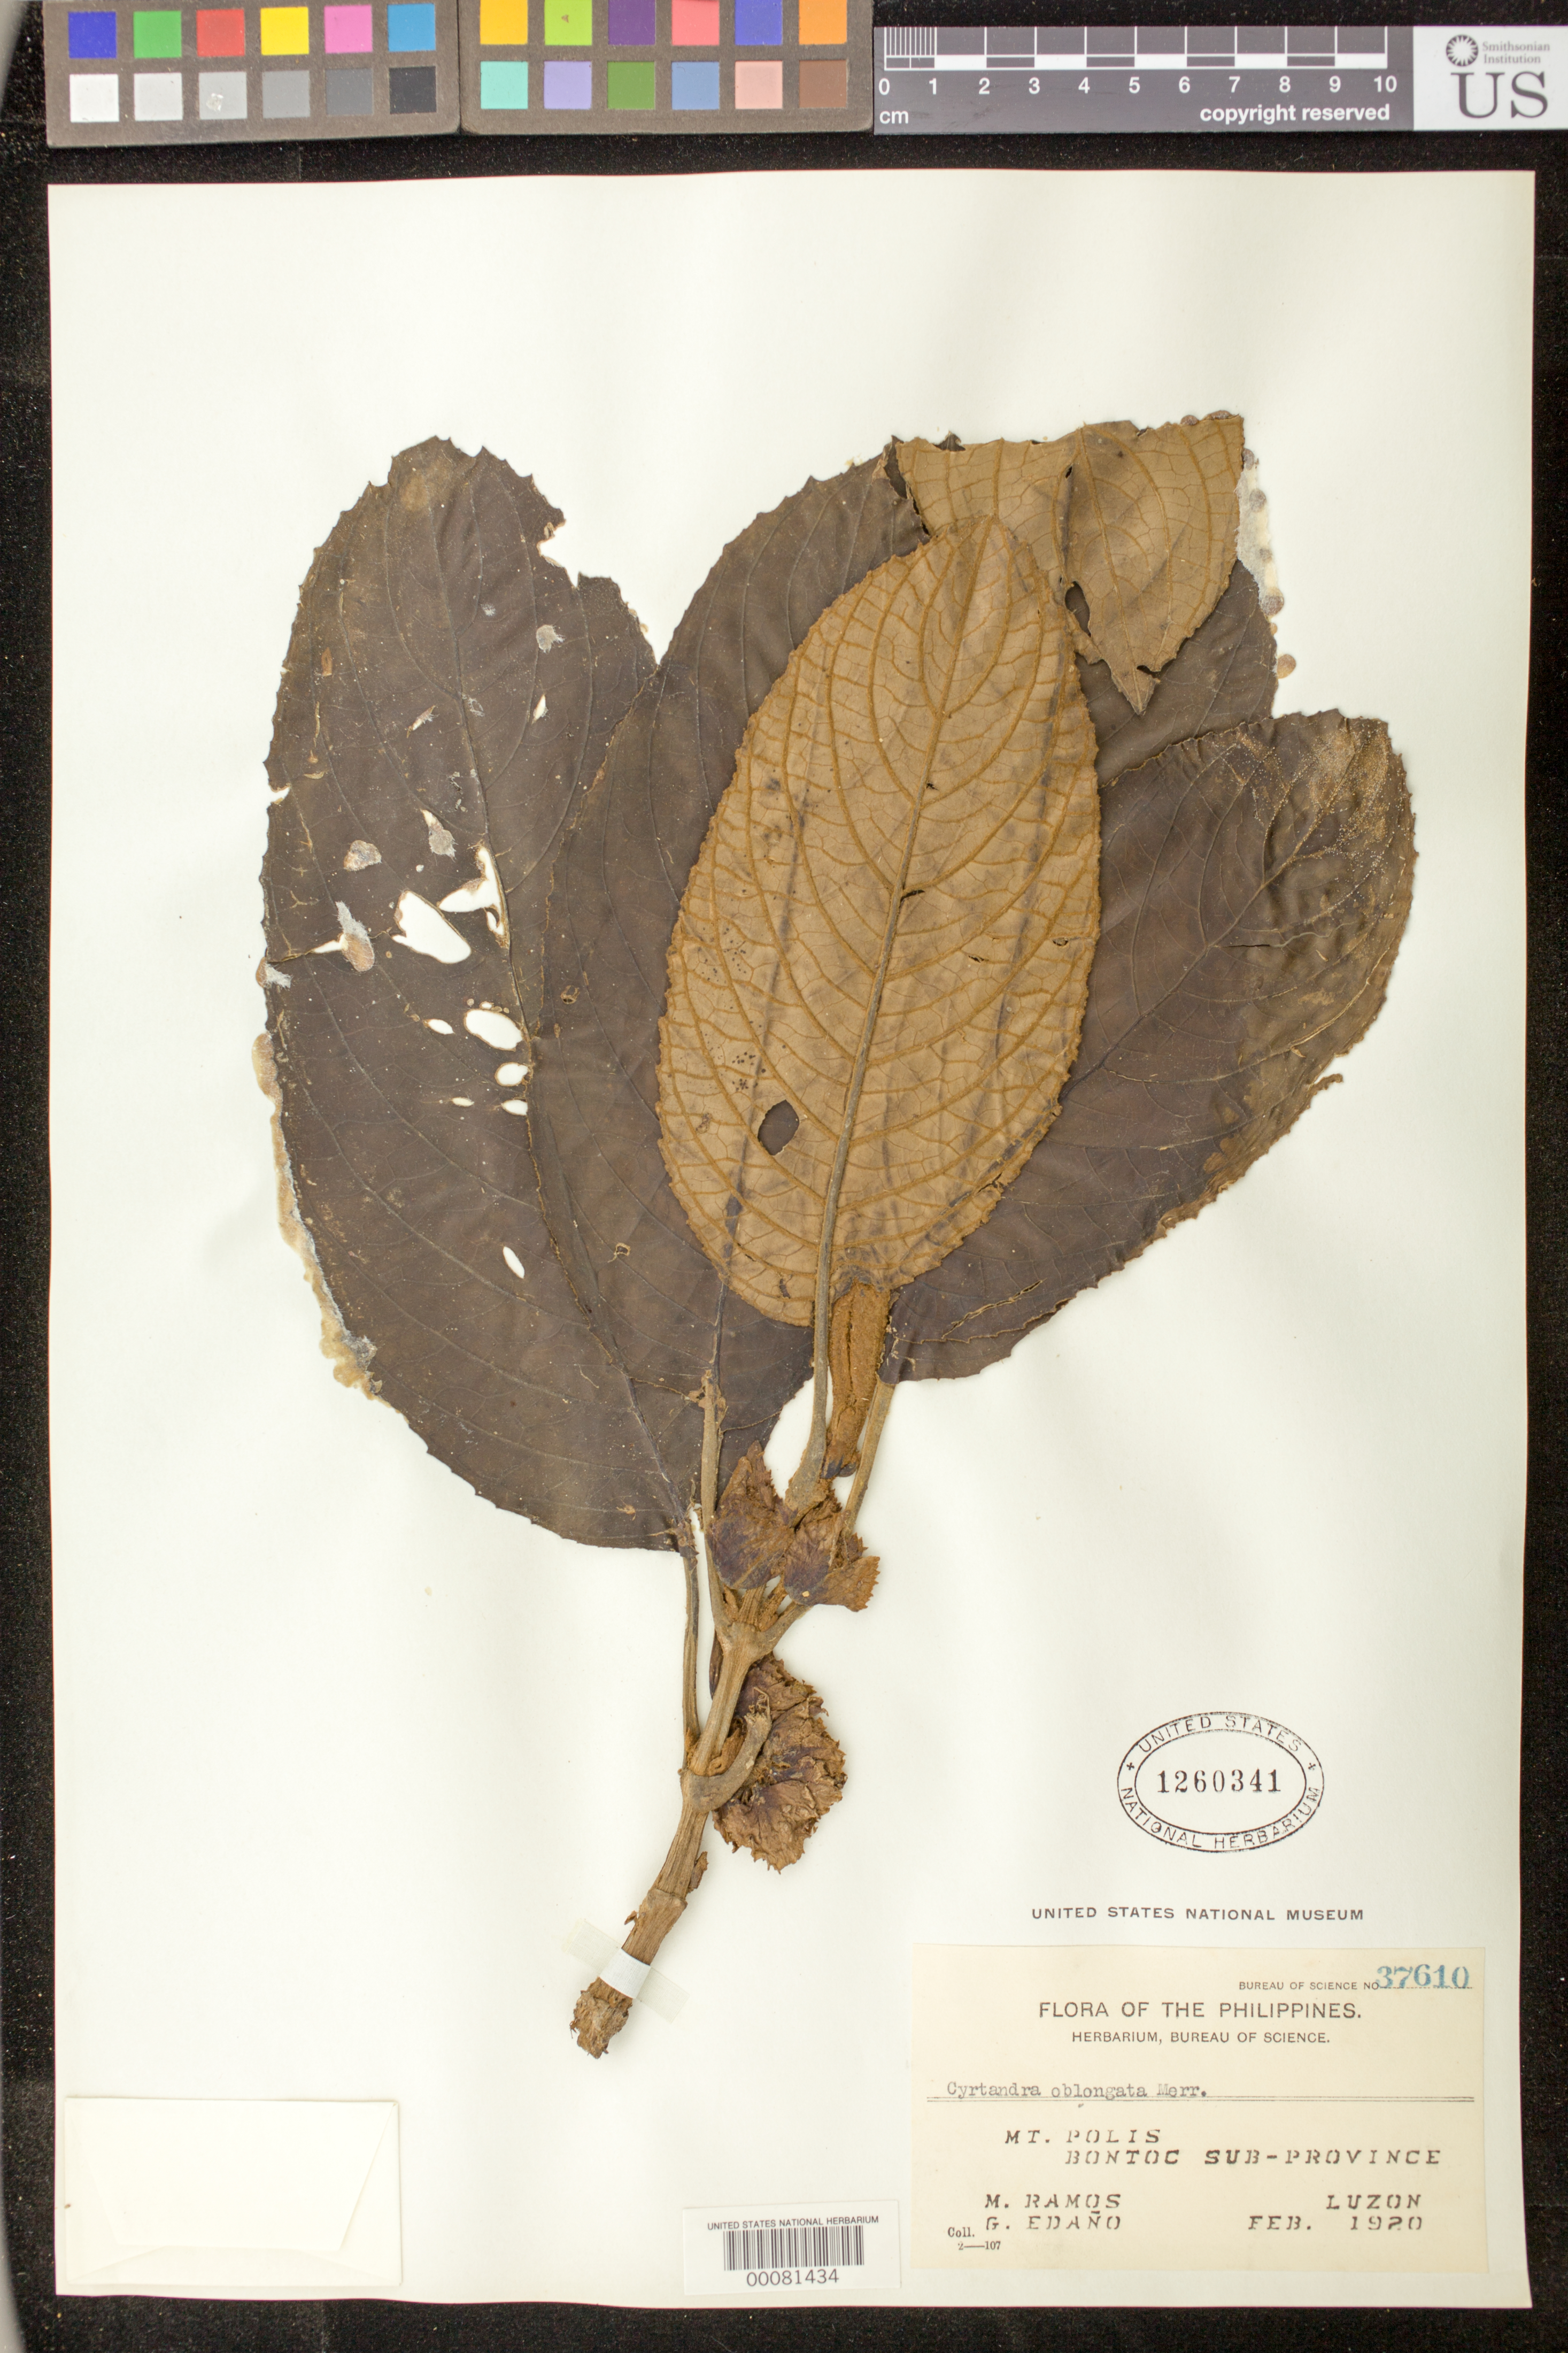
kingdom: Plantae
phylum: Tracheophyta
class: Magnoliopsida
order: Lamiales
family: Gesneriaceae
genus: Cyrtandra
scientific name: Cyrtandra oblongata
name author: Merr.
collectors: M. Ramos & G. E. Edaño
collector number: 37610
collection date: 1920-02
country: Philippines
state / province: Cordillera (Administrative Region)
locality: Mt. Polis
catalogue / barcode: US 1260341